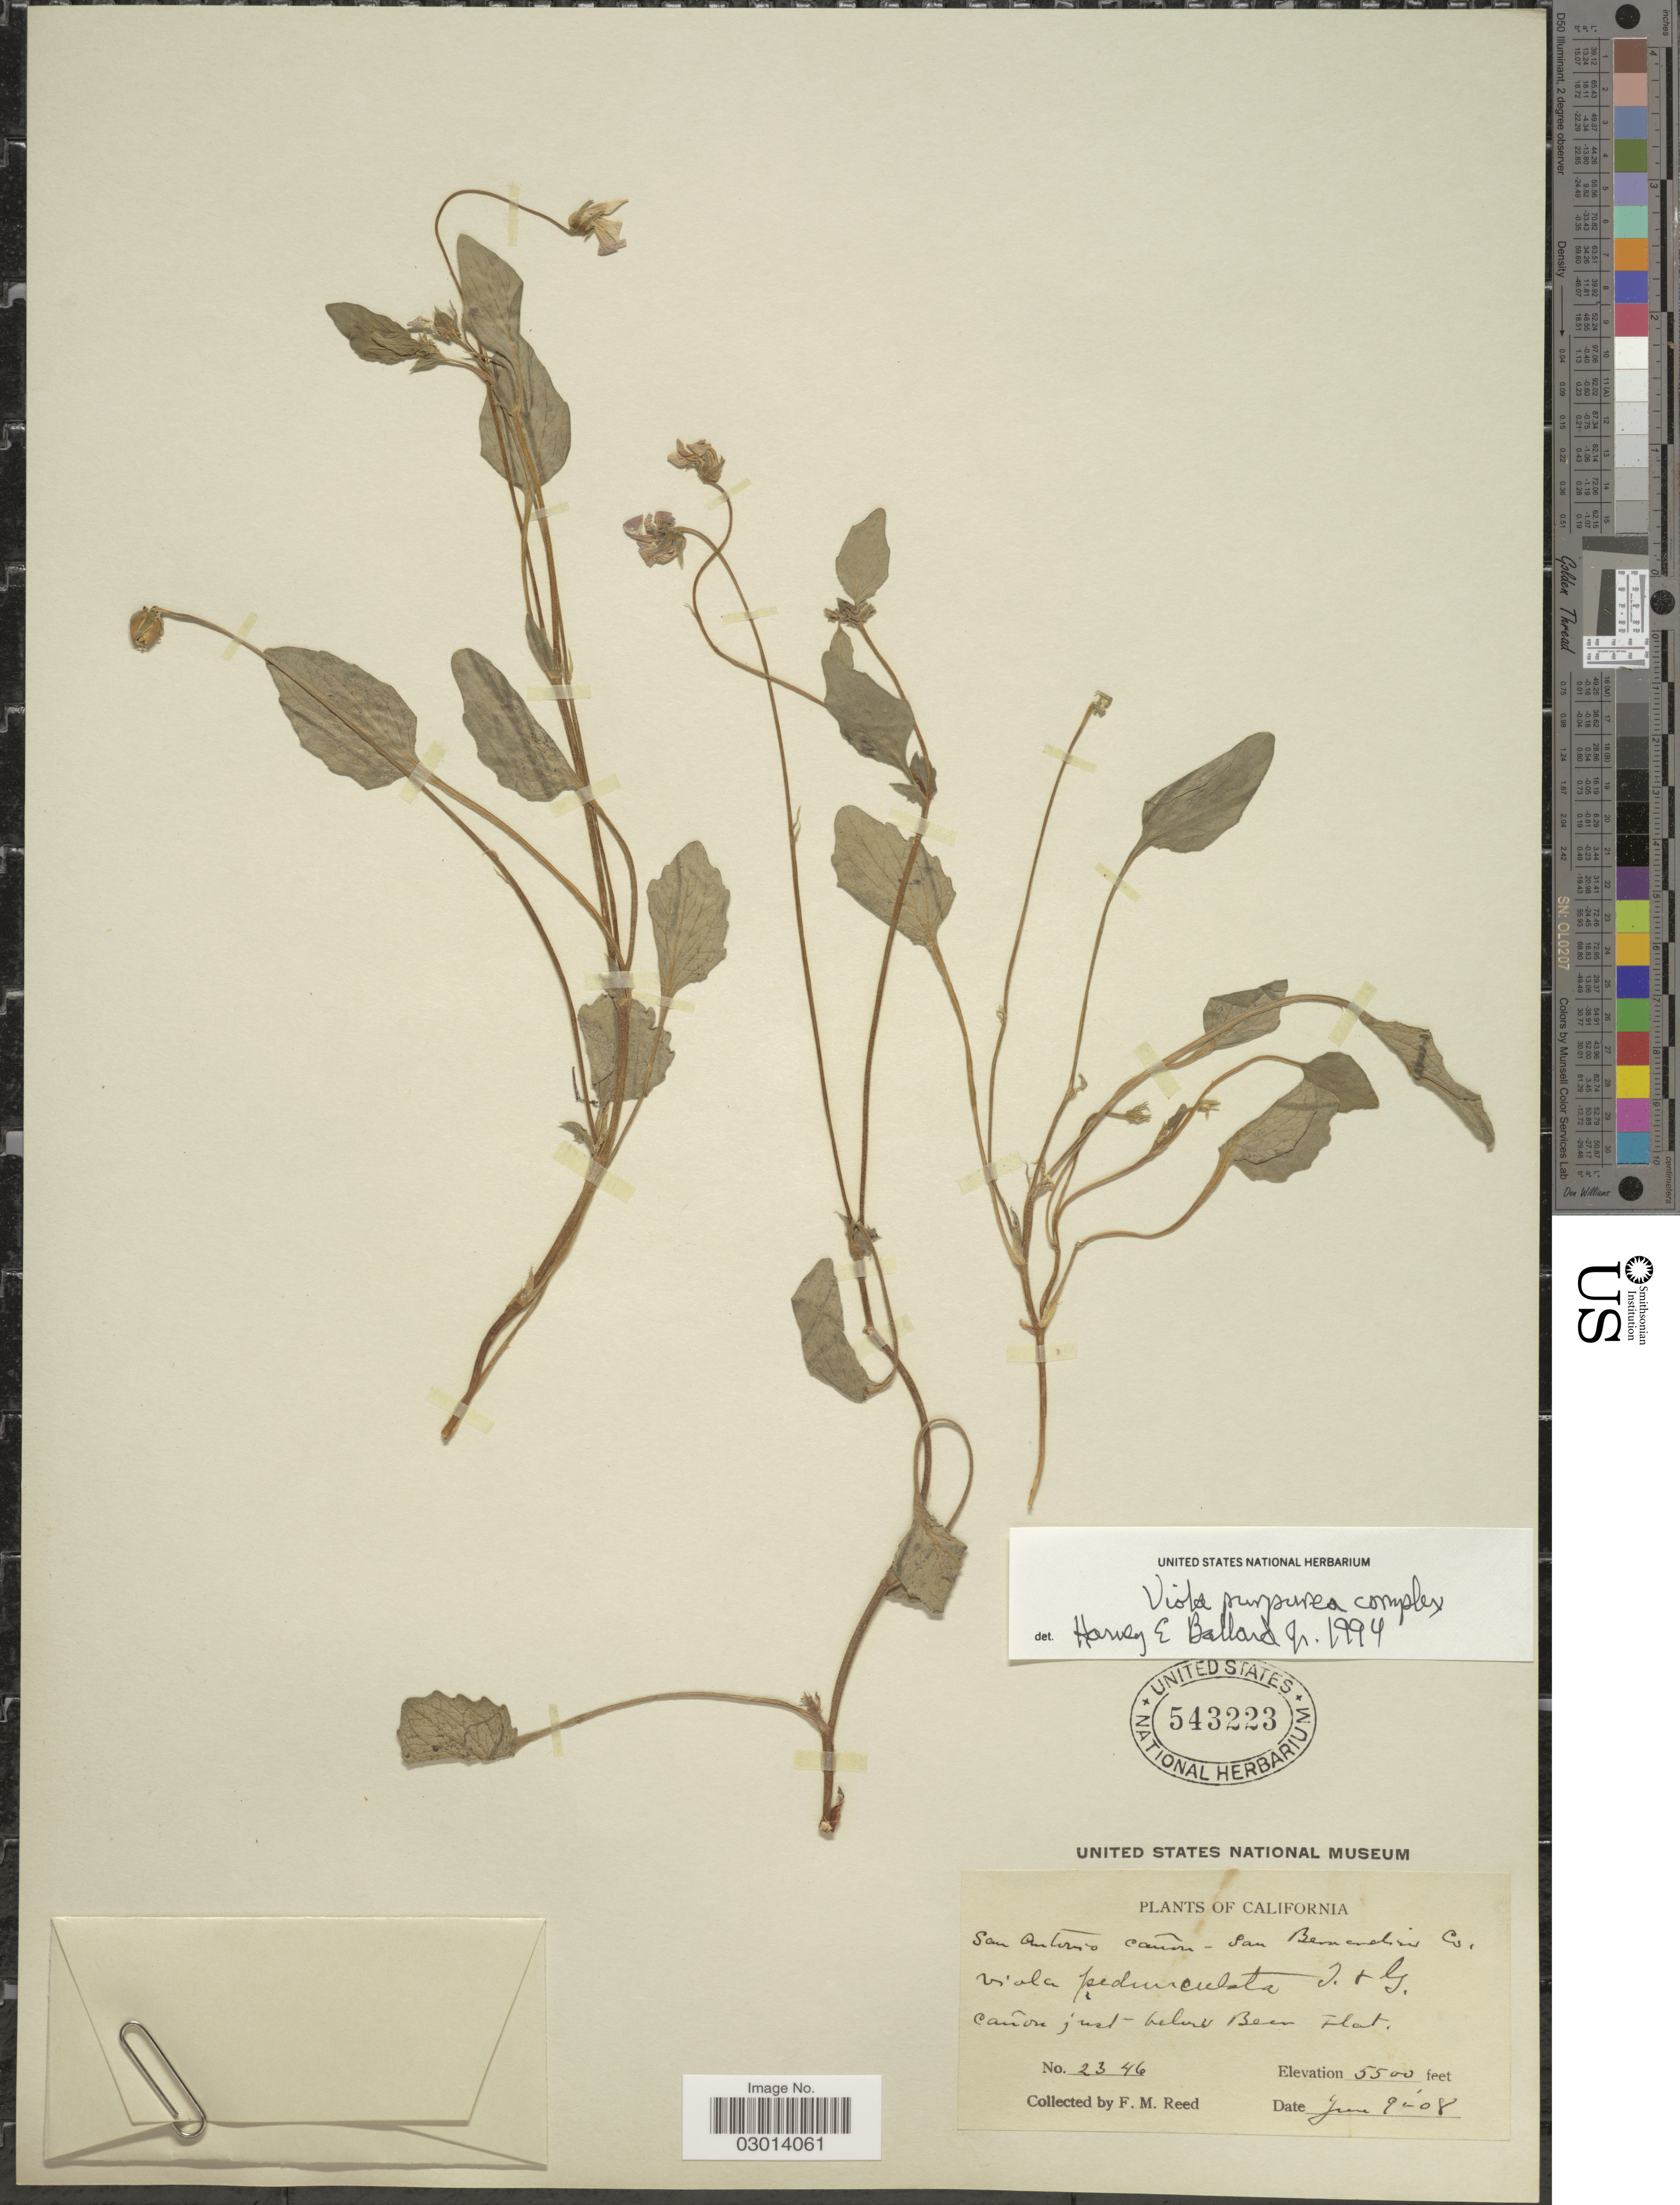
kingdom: Plantae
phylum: Tracheophyta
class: Magnoliopsida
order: Malpighiales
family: Violaceae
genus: Viola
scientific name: Viola purpurea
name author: Kellogg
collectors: F. Reed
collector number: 2346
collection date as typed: Transcribed d/m/y: 9/6/8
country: United States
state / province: California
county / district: San Bernardino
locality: San Antonio cañon - San Bernardino Co. Cañon just below Beer Flat.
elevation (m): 1676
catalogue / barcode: US 543223